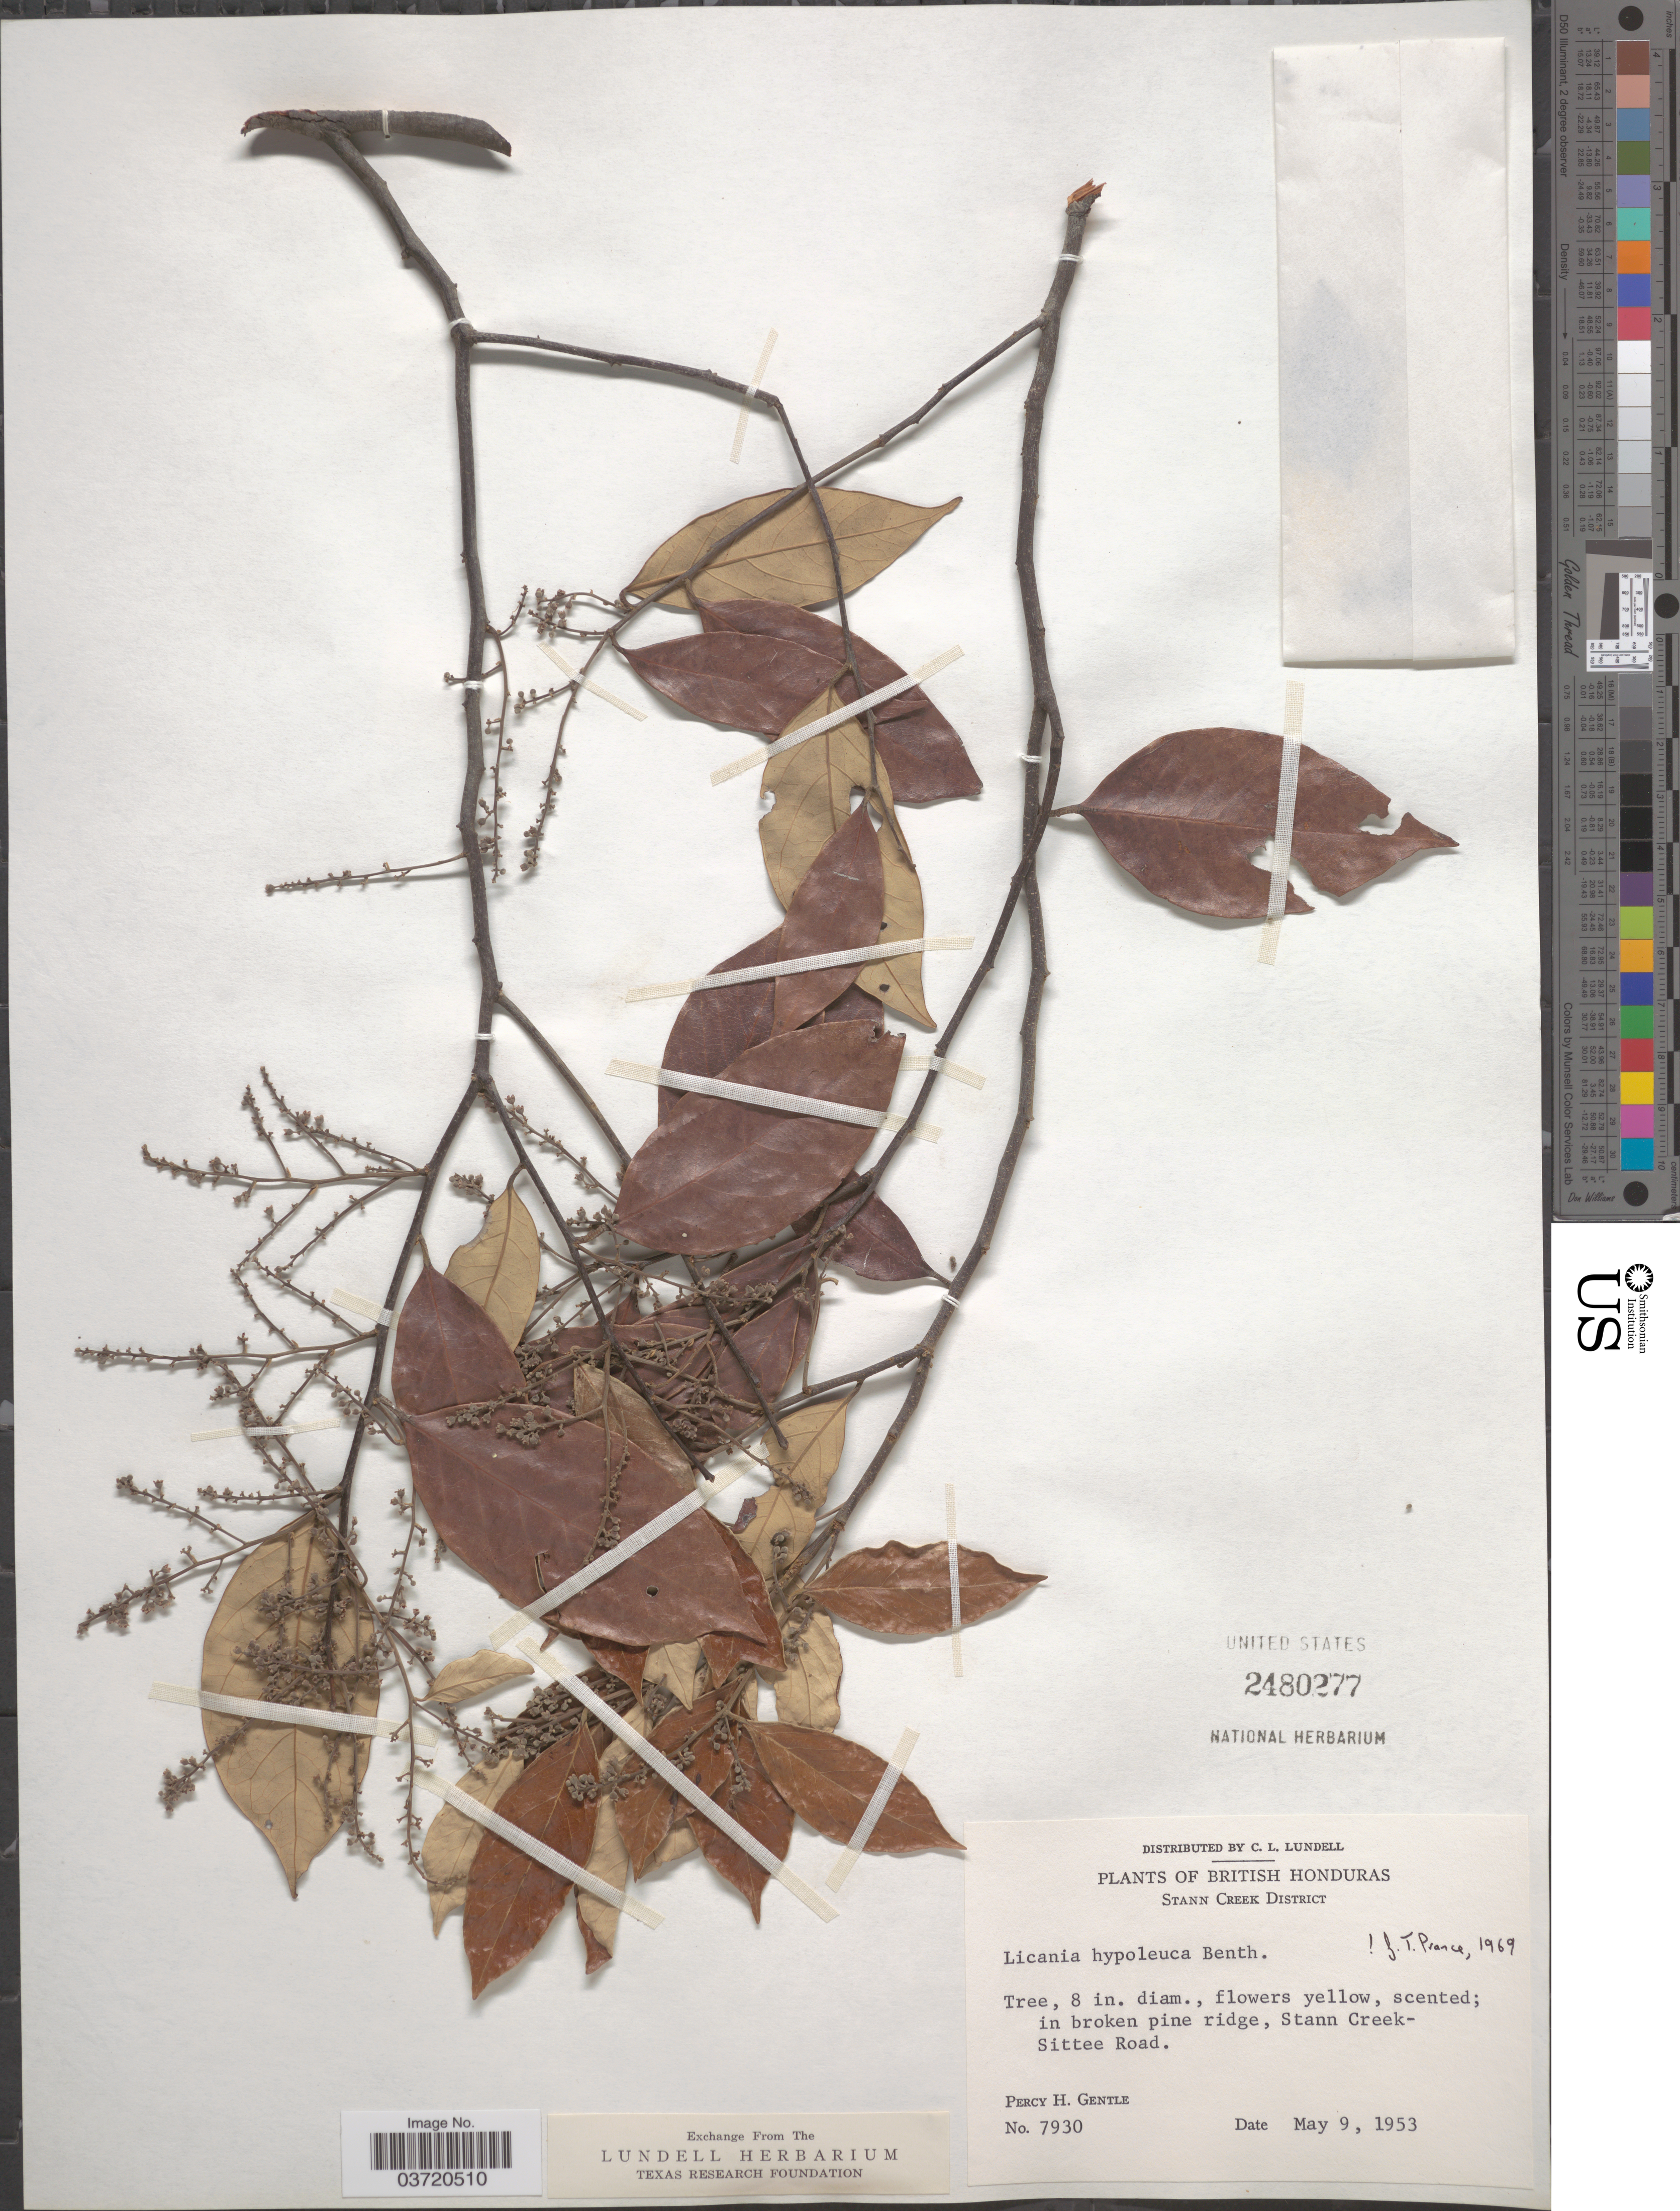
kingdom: Plantae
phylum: Tracheophyta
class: Magnoliopsida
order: Malpighiales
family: Chrysobalanaceae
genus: Licania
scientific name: Licania hypoleuca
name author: Benth.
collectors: P. H. Gentle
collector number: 7930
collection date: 1953-05-09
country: Belize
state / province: Stann Creek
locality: British Honduras. Stann Creek District. In broken pine ridge, Stann Creek Sittee Road.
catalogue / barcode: US 2480277